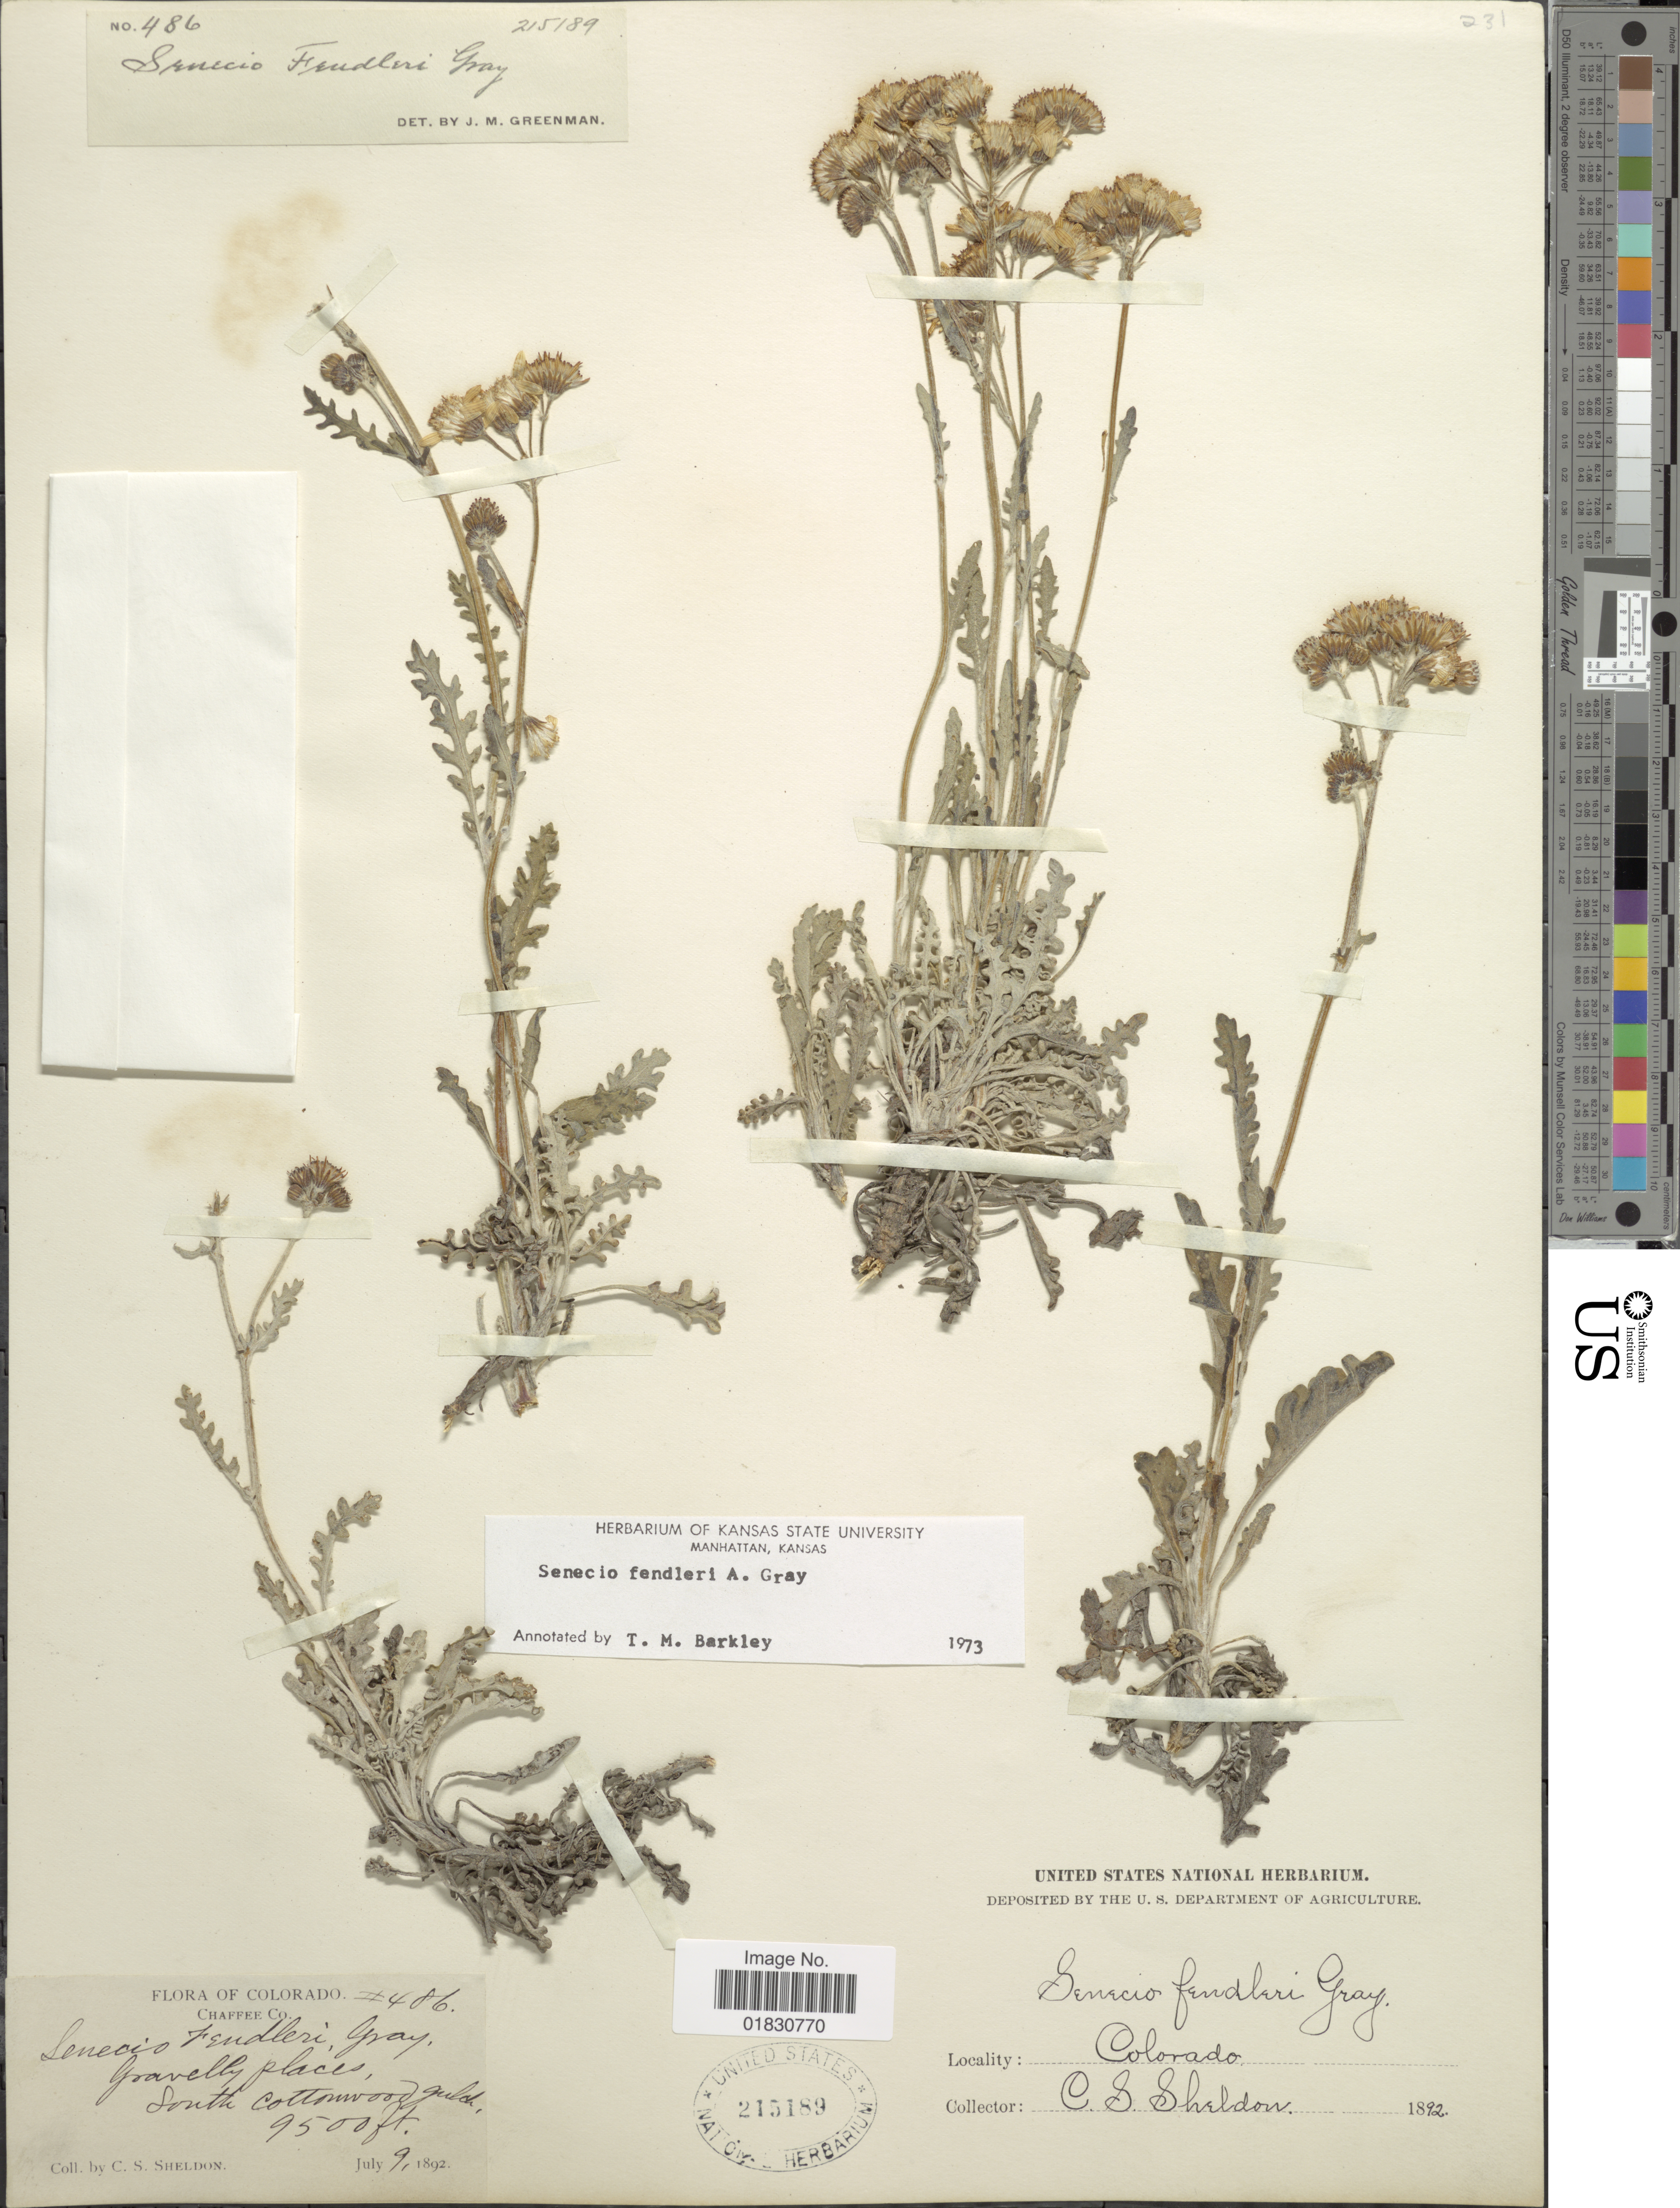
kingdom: Plantae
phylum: Tracheophyta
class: Magnoliopsida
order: Asterales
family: Asteraceae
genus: Packera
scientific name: Packera fendleri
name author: (A. Gray) W.A. Weber & Á. Löve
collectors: C. S. Sheldon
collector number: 486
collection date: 1892-07-09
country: United States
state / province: Colorado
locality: Gravelly Place, South Cottonwood Gulch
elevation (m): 2896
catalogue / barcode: US 215189